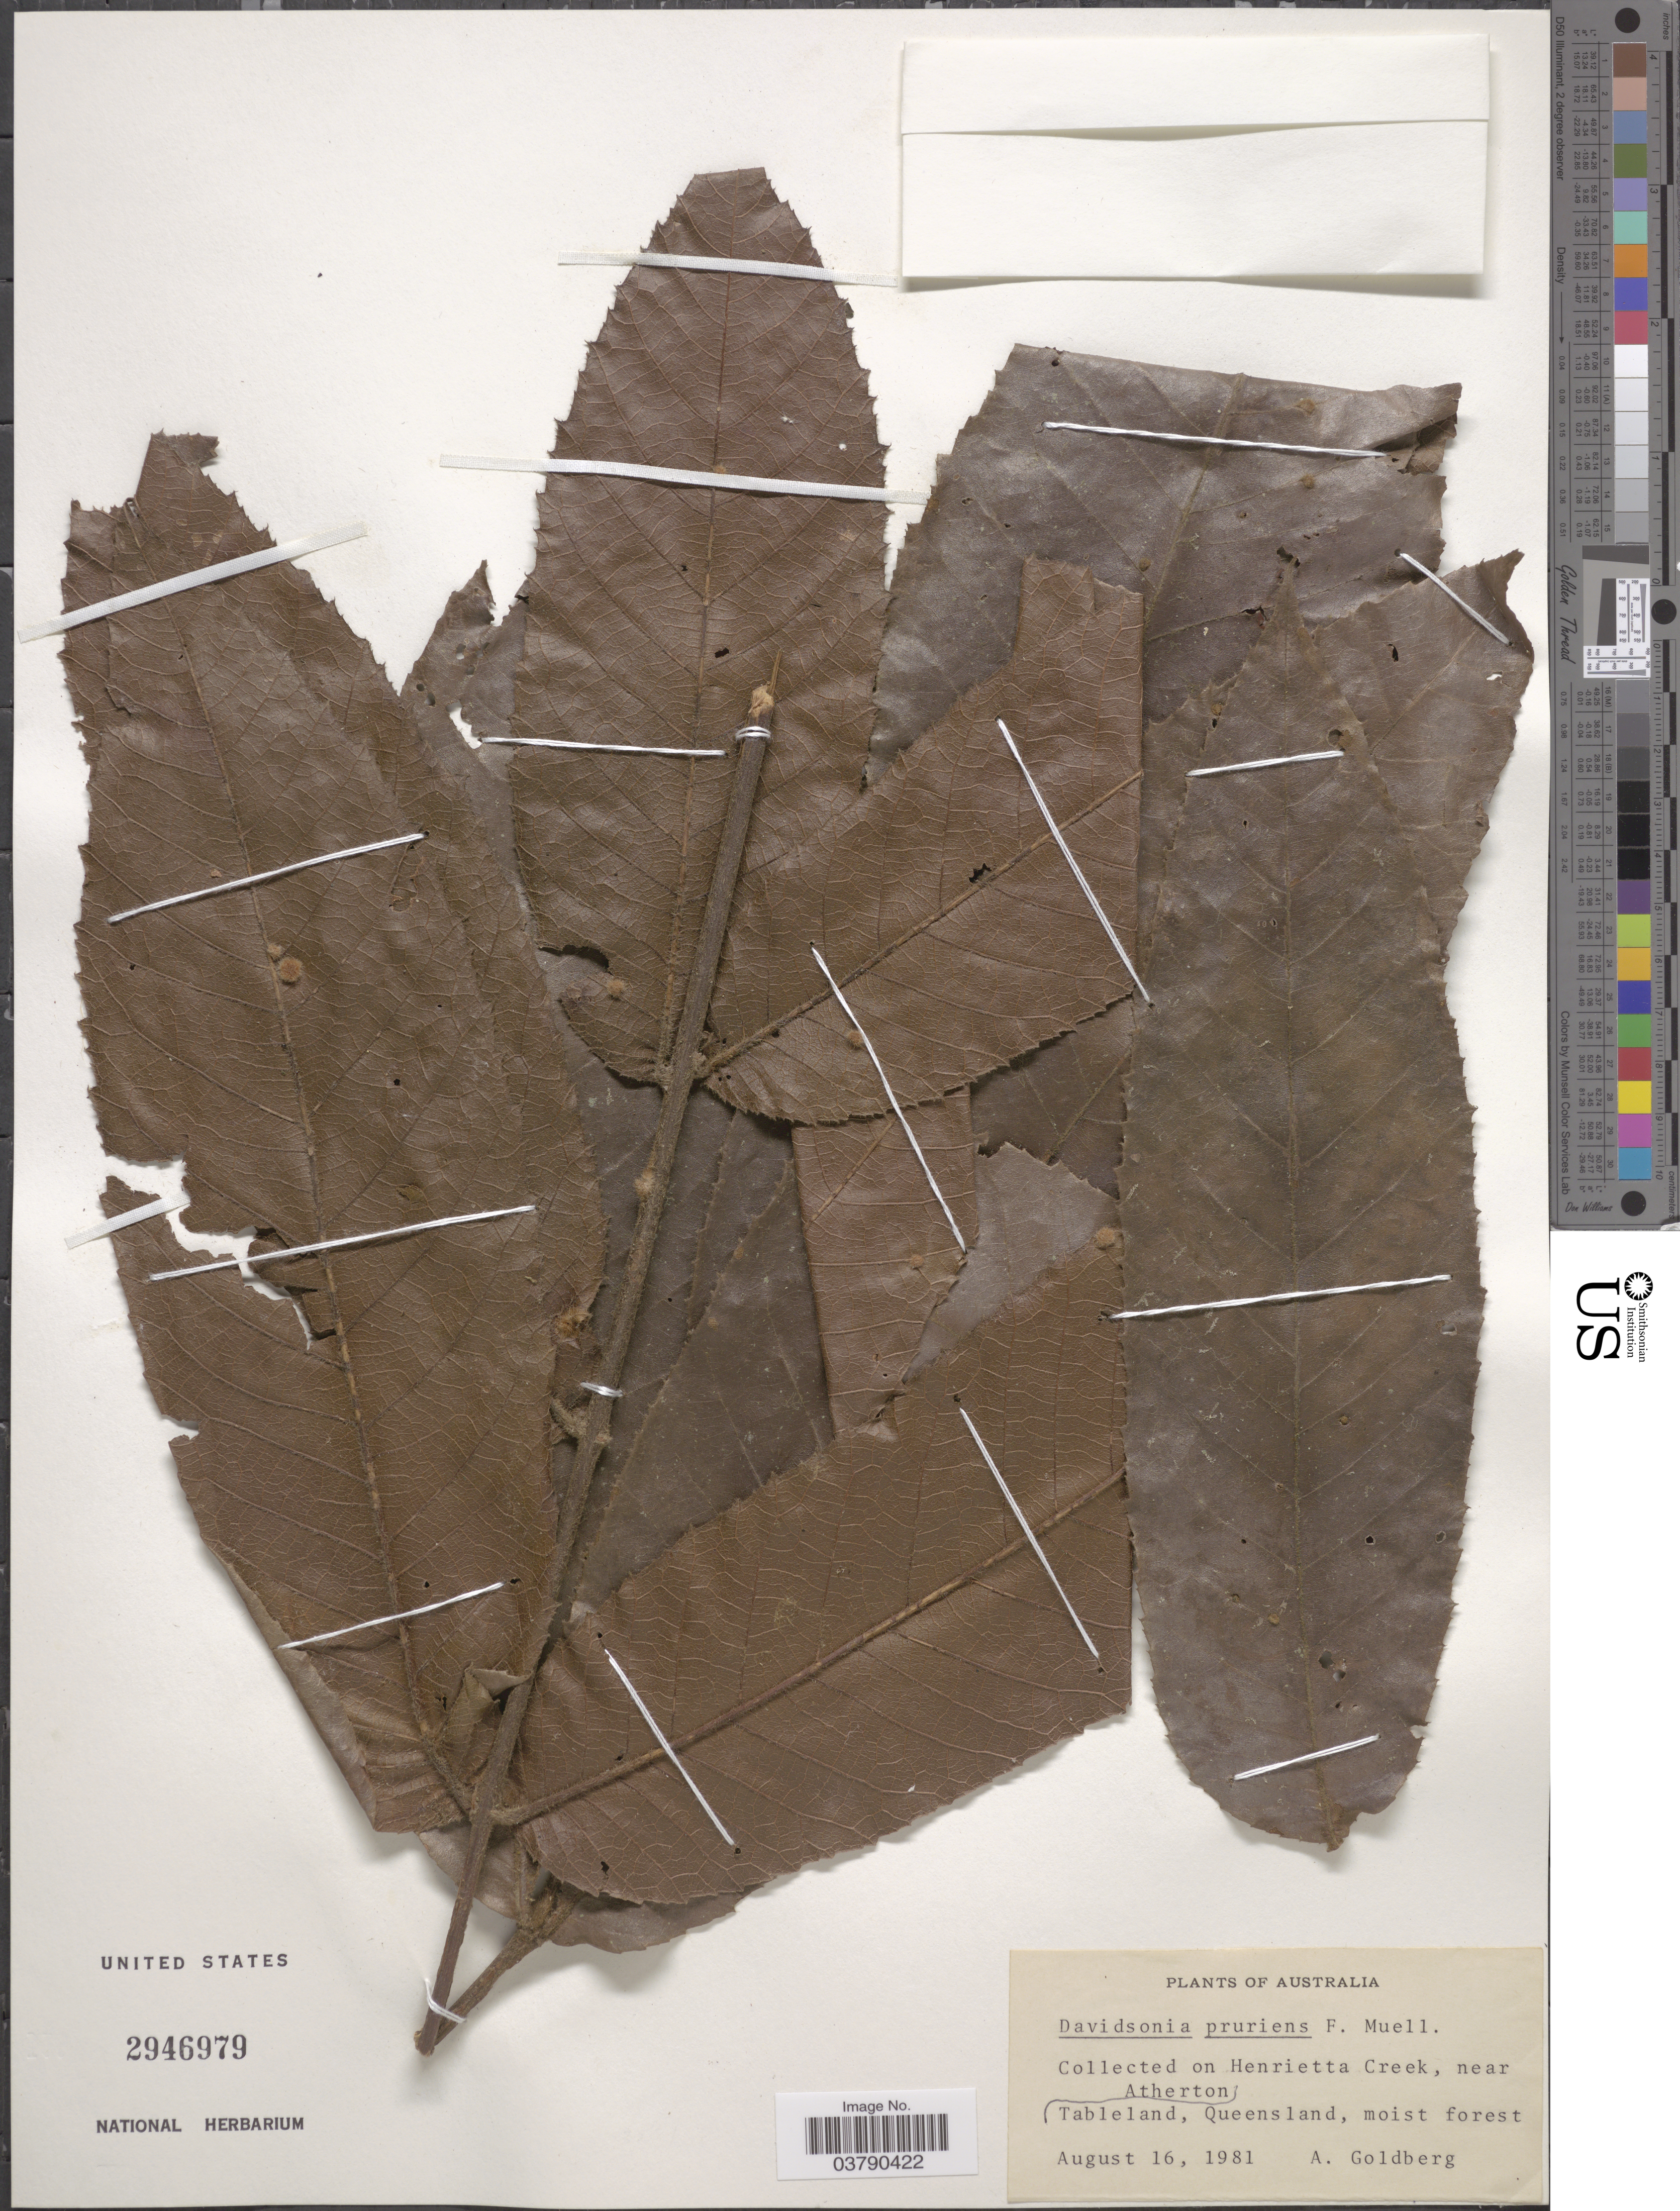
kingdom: Plantae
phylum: Tracheophyta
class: Magnoliopsida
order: Oxalidales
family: Cunoniaceae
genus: Davidsonia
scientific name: Davidsonia pruriens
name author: F. Muell.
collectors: A. Goldberg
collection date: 1981-08-16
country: Australia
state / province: Queensland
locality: On Henrietta Creek, near Atherton Tableland.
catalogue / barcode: US 2946979